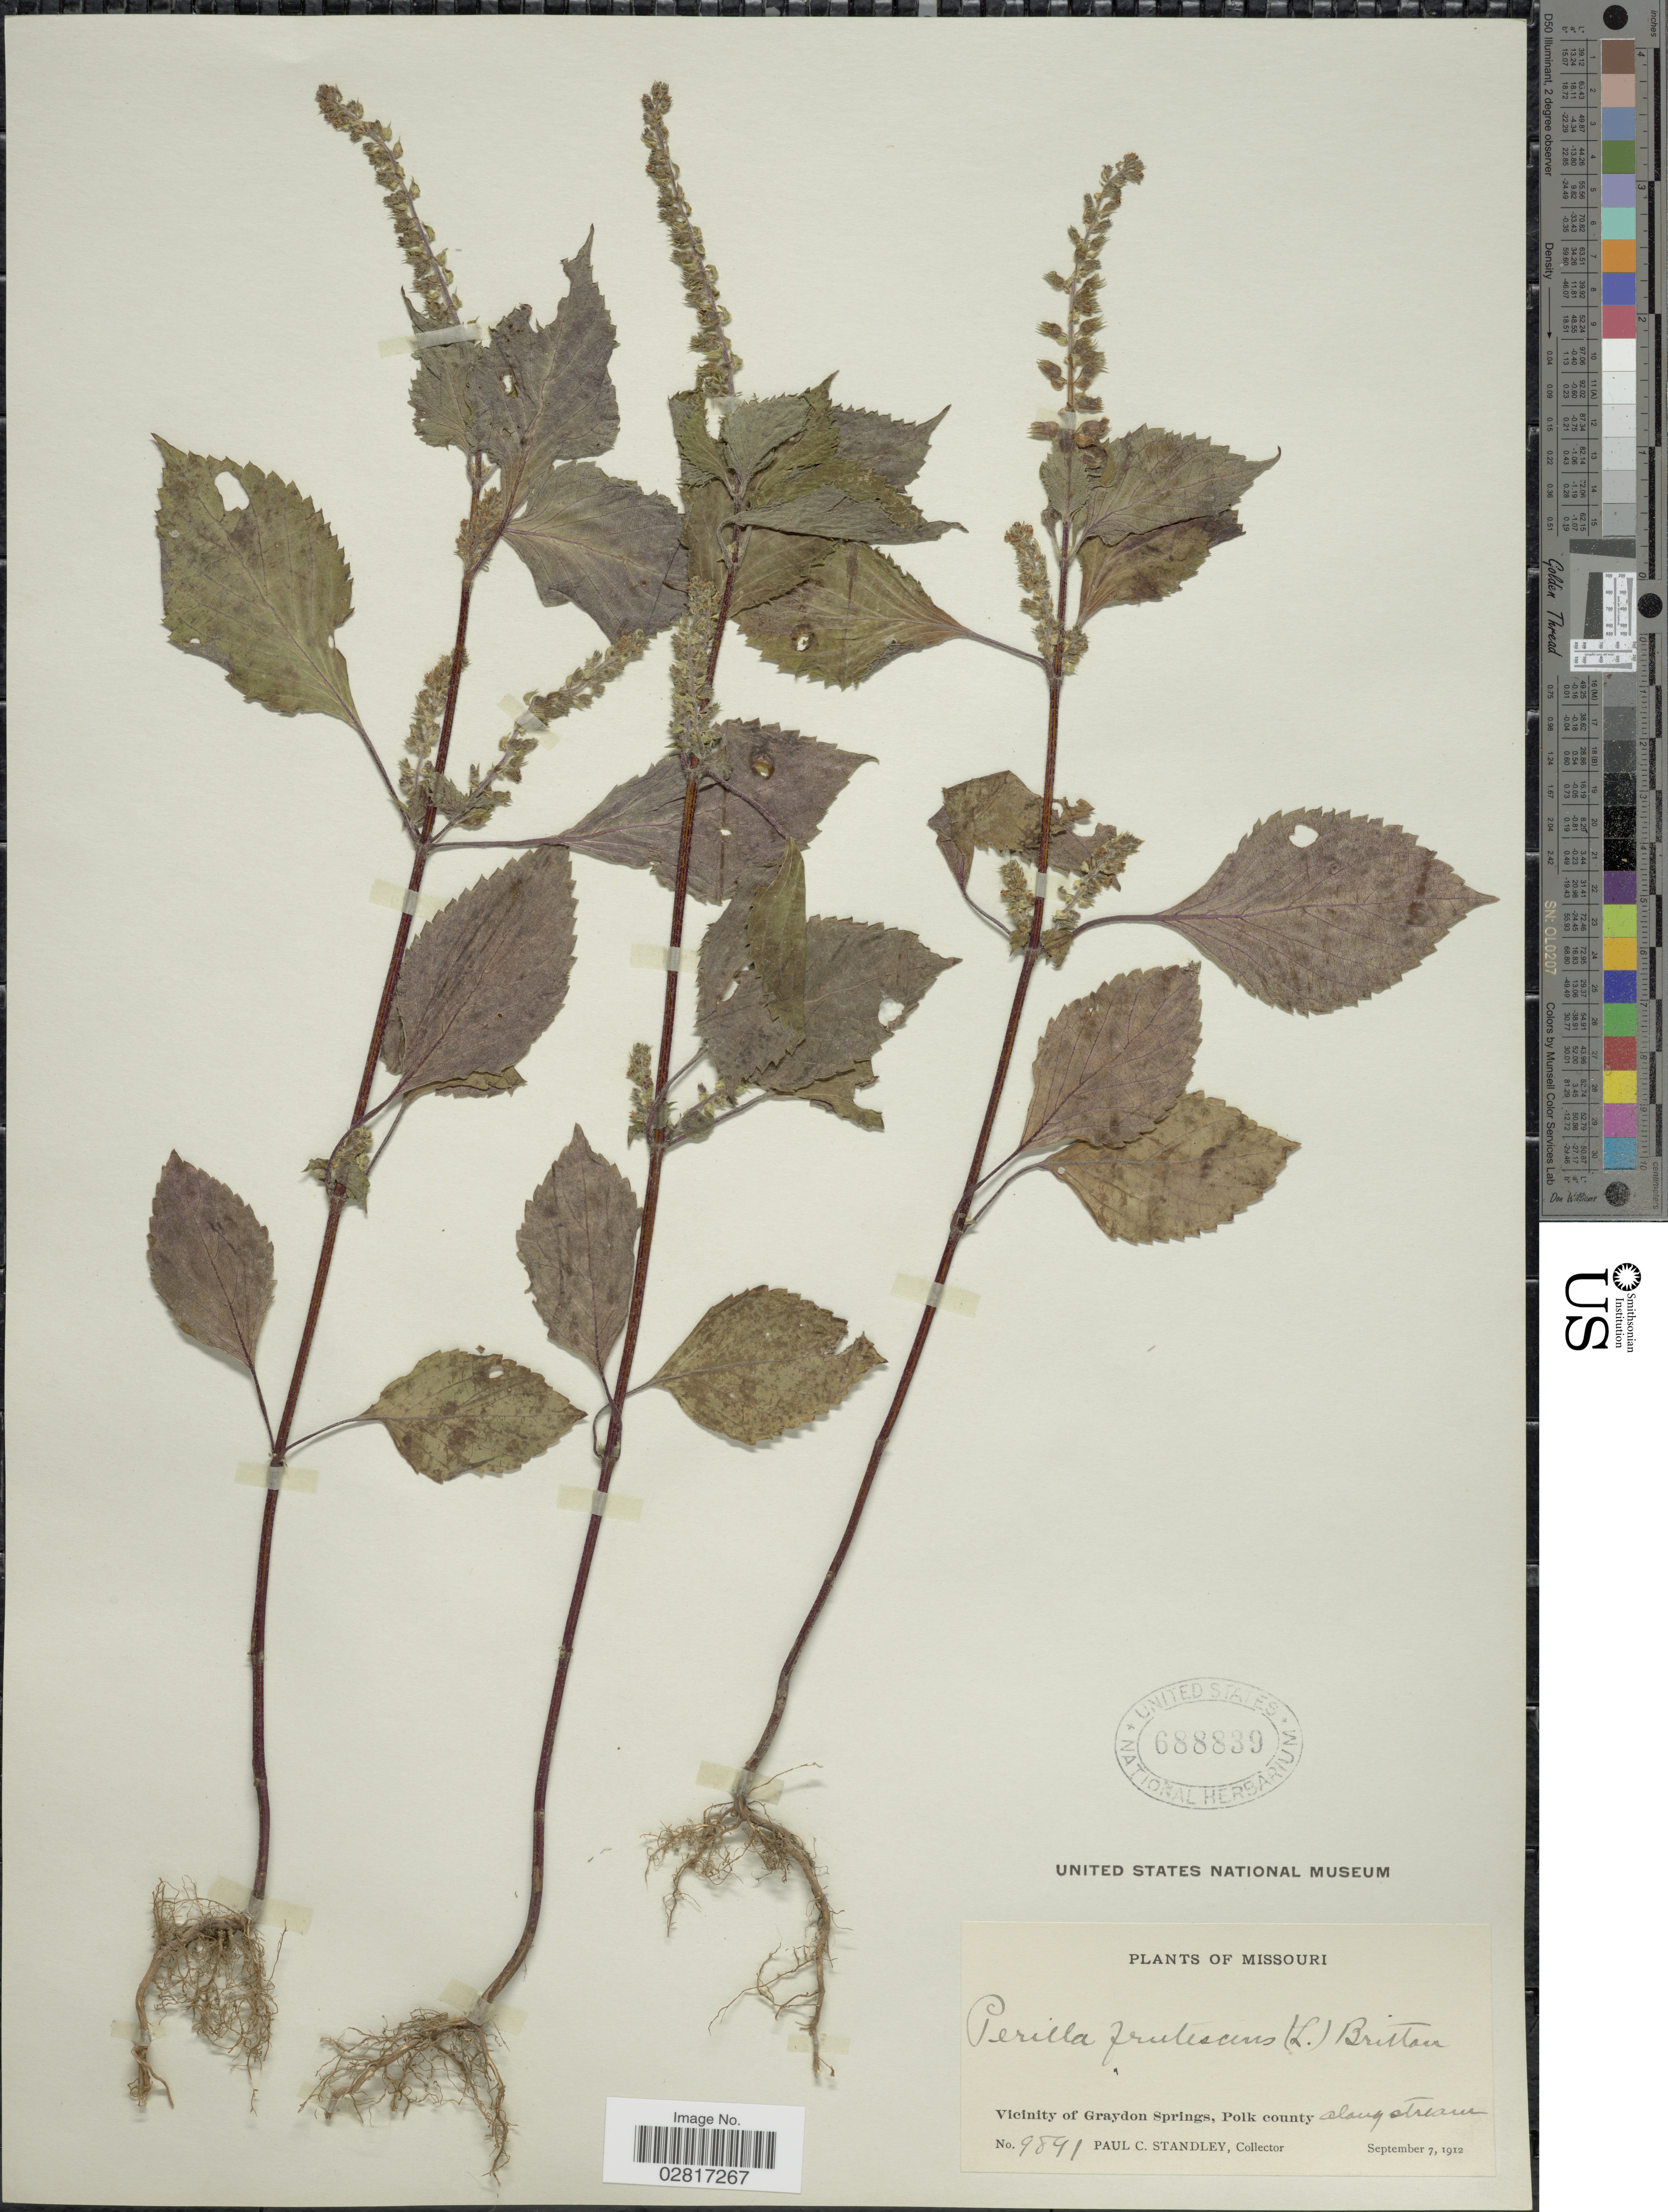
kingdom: Plantae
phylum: Tracheophyta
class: Magnoliopsida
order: Lamiales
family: Lamiaceae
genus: Perilla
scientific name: Perilla frutescens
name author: (L.) Britton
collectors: P. C. Standley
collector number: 9891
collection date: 1912-09-07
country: United States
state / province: Missouri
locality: Vicinity of Graydon Springs, Polk county along stream.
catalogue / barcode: US 688839